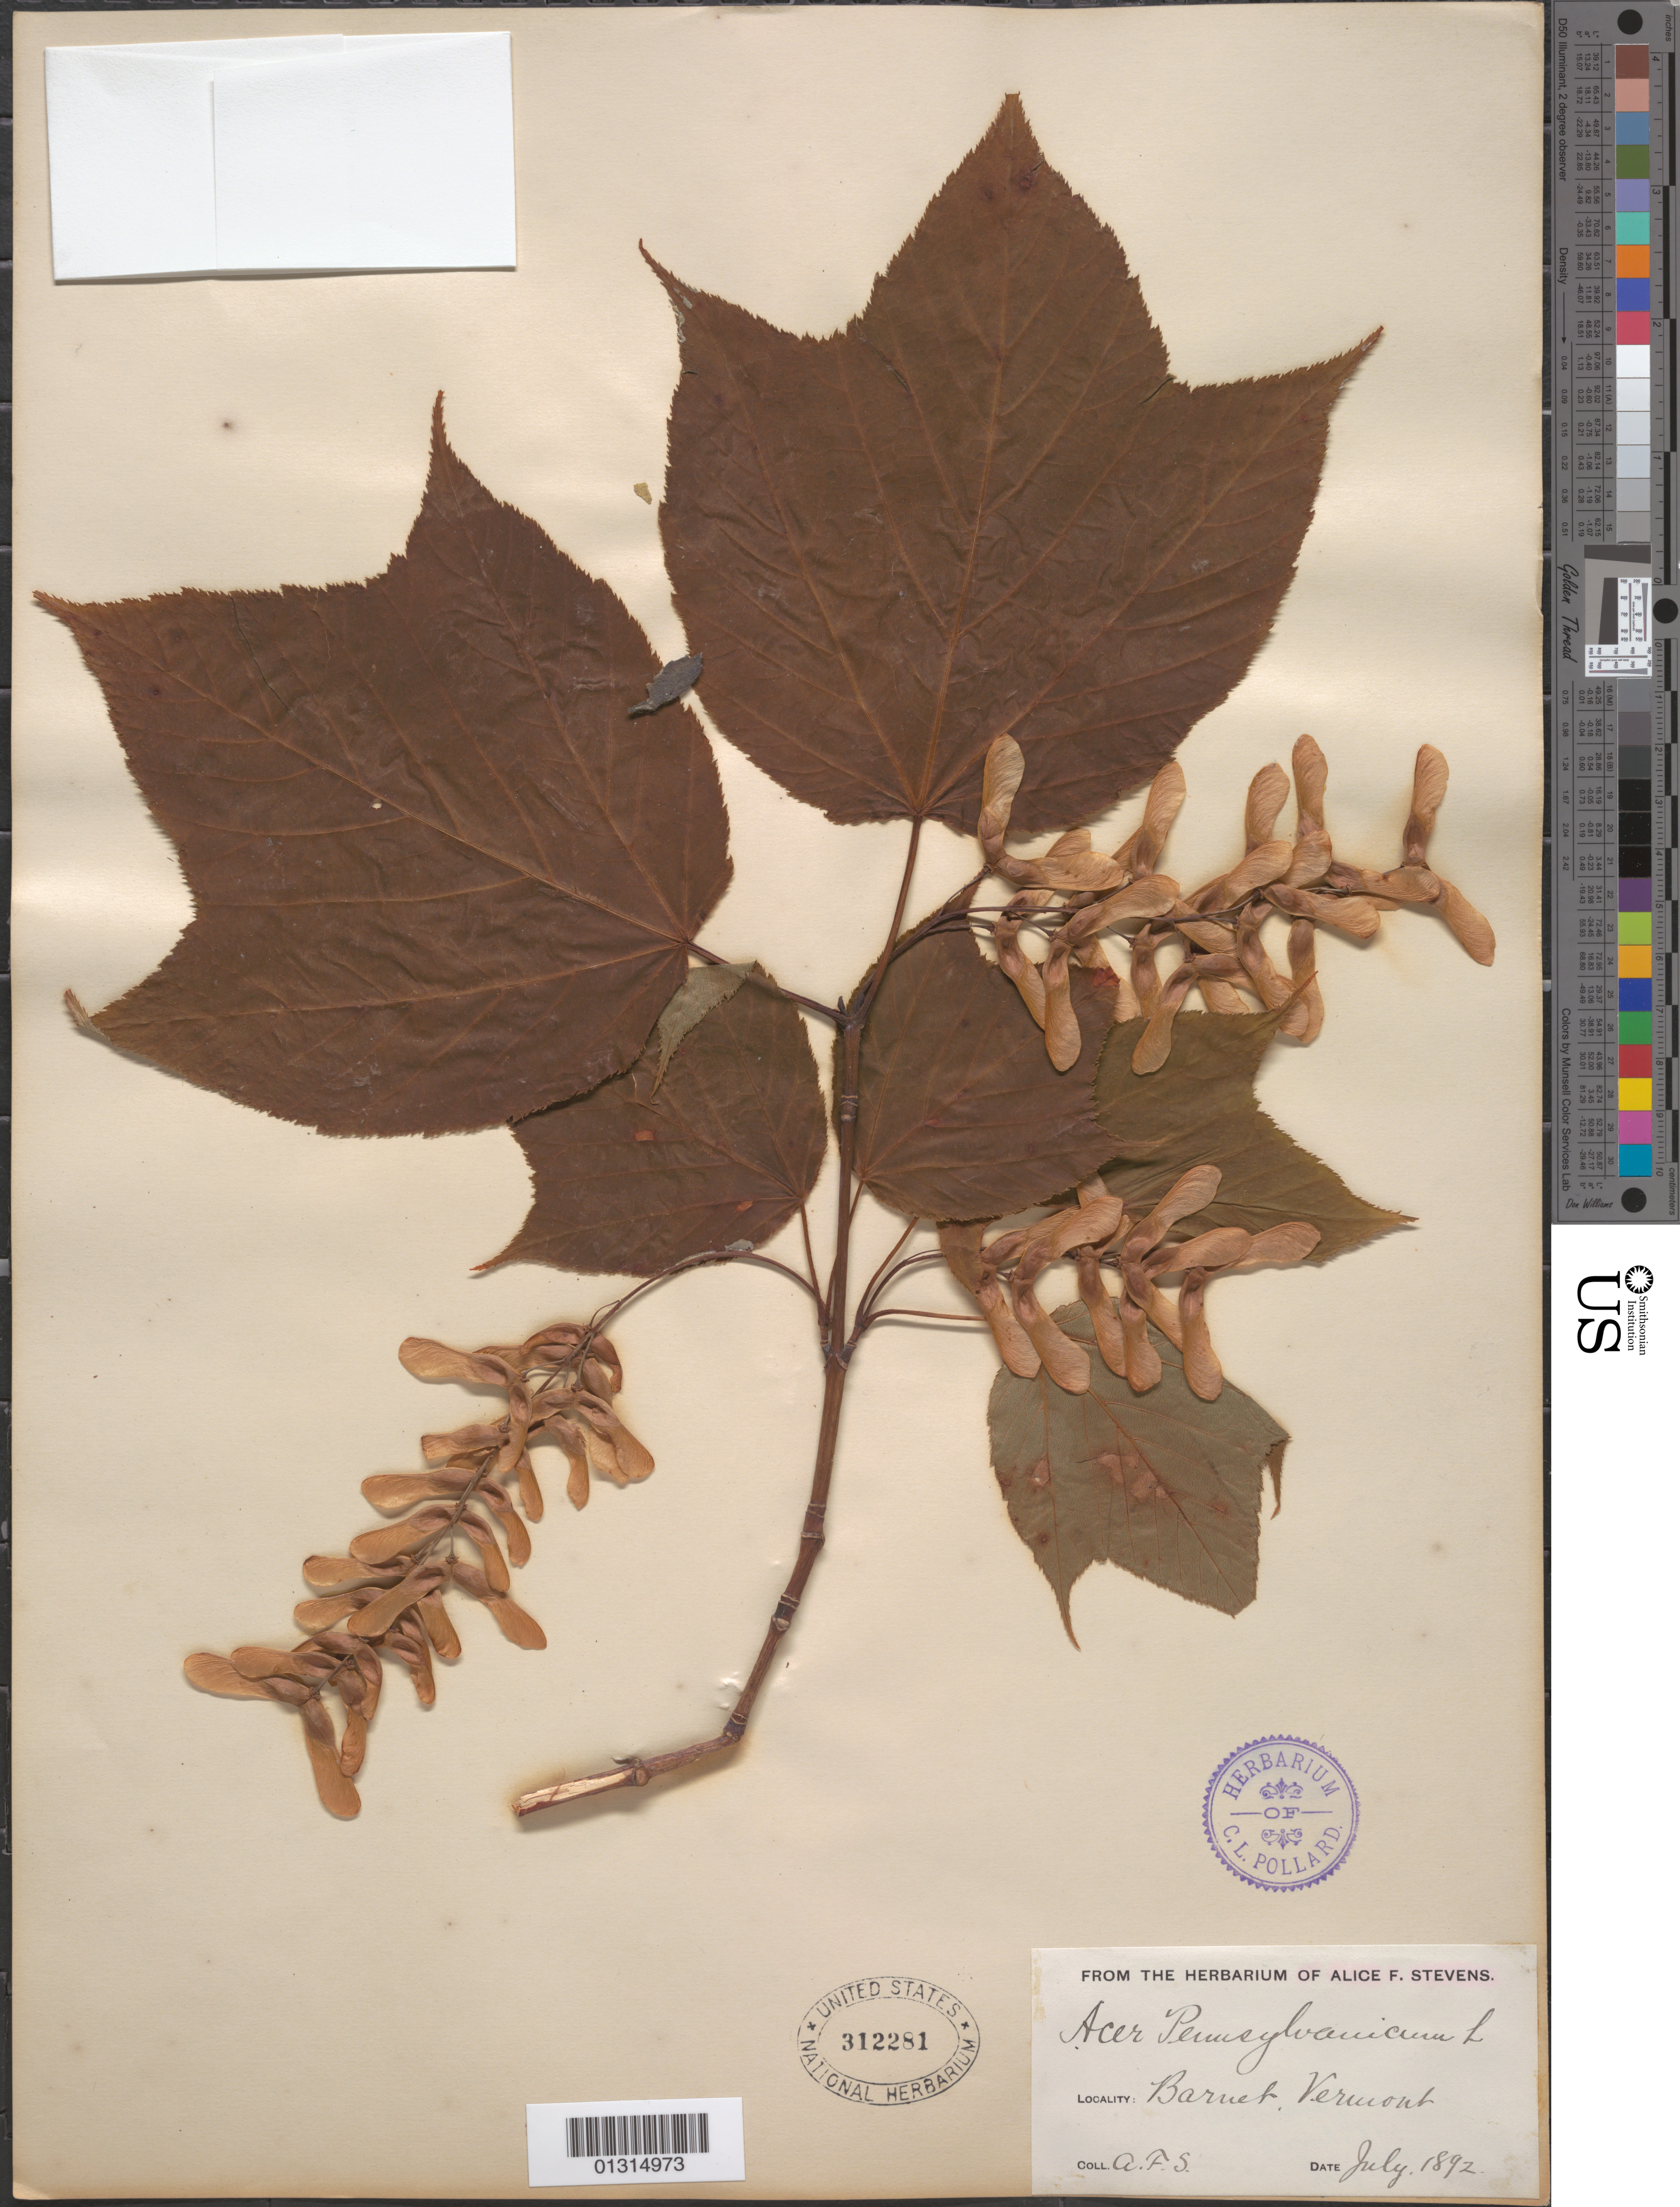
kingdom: Plantae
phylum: Tracheophyta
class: Magnoliopsida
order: Sapindales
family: Sapindaceae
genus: Acer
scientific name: Acer pensylvanicum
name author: L.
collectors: A. Stevens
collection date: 1892-07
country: United States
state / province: Vermont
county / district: Caledonia County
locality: Barnet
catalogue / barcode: US 312281